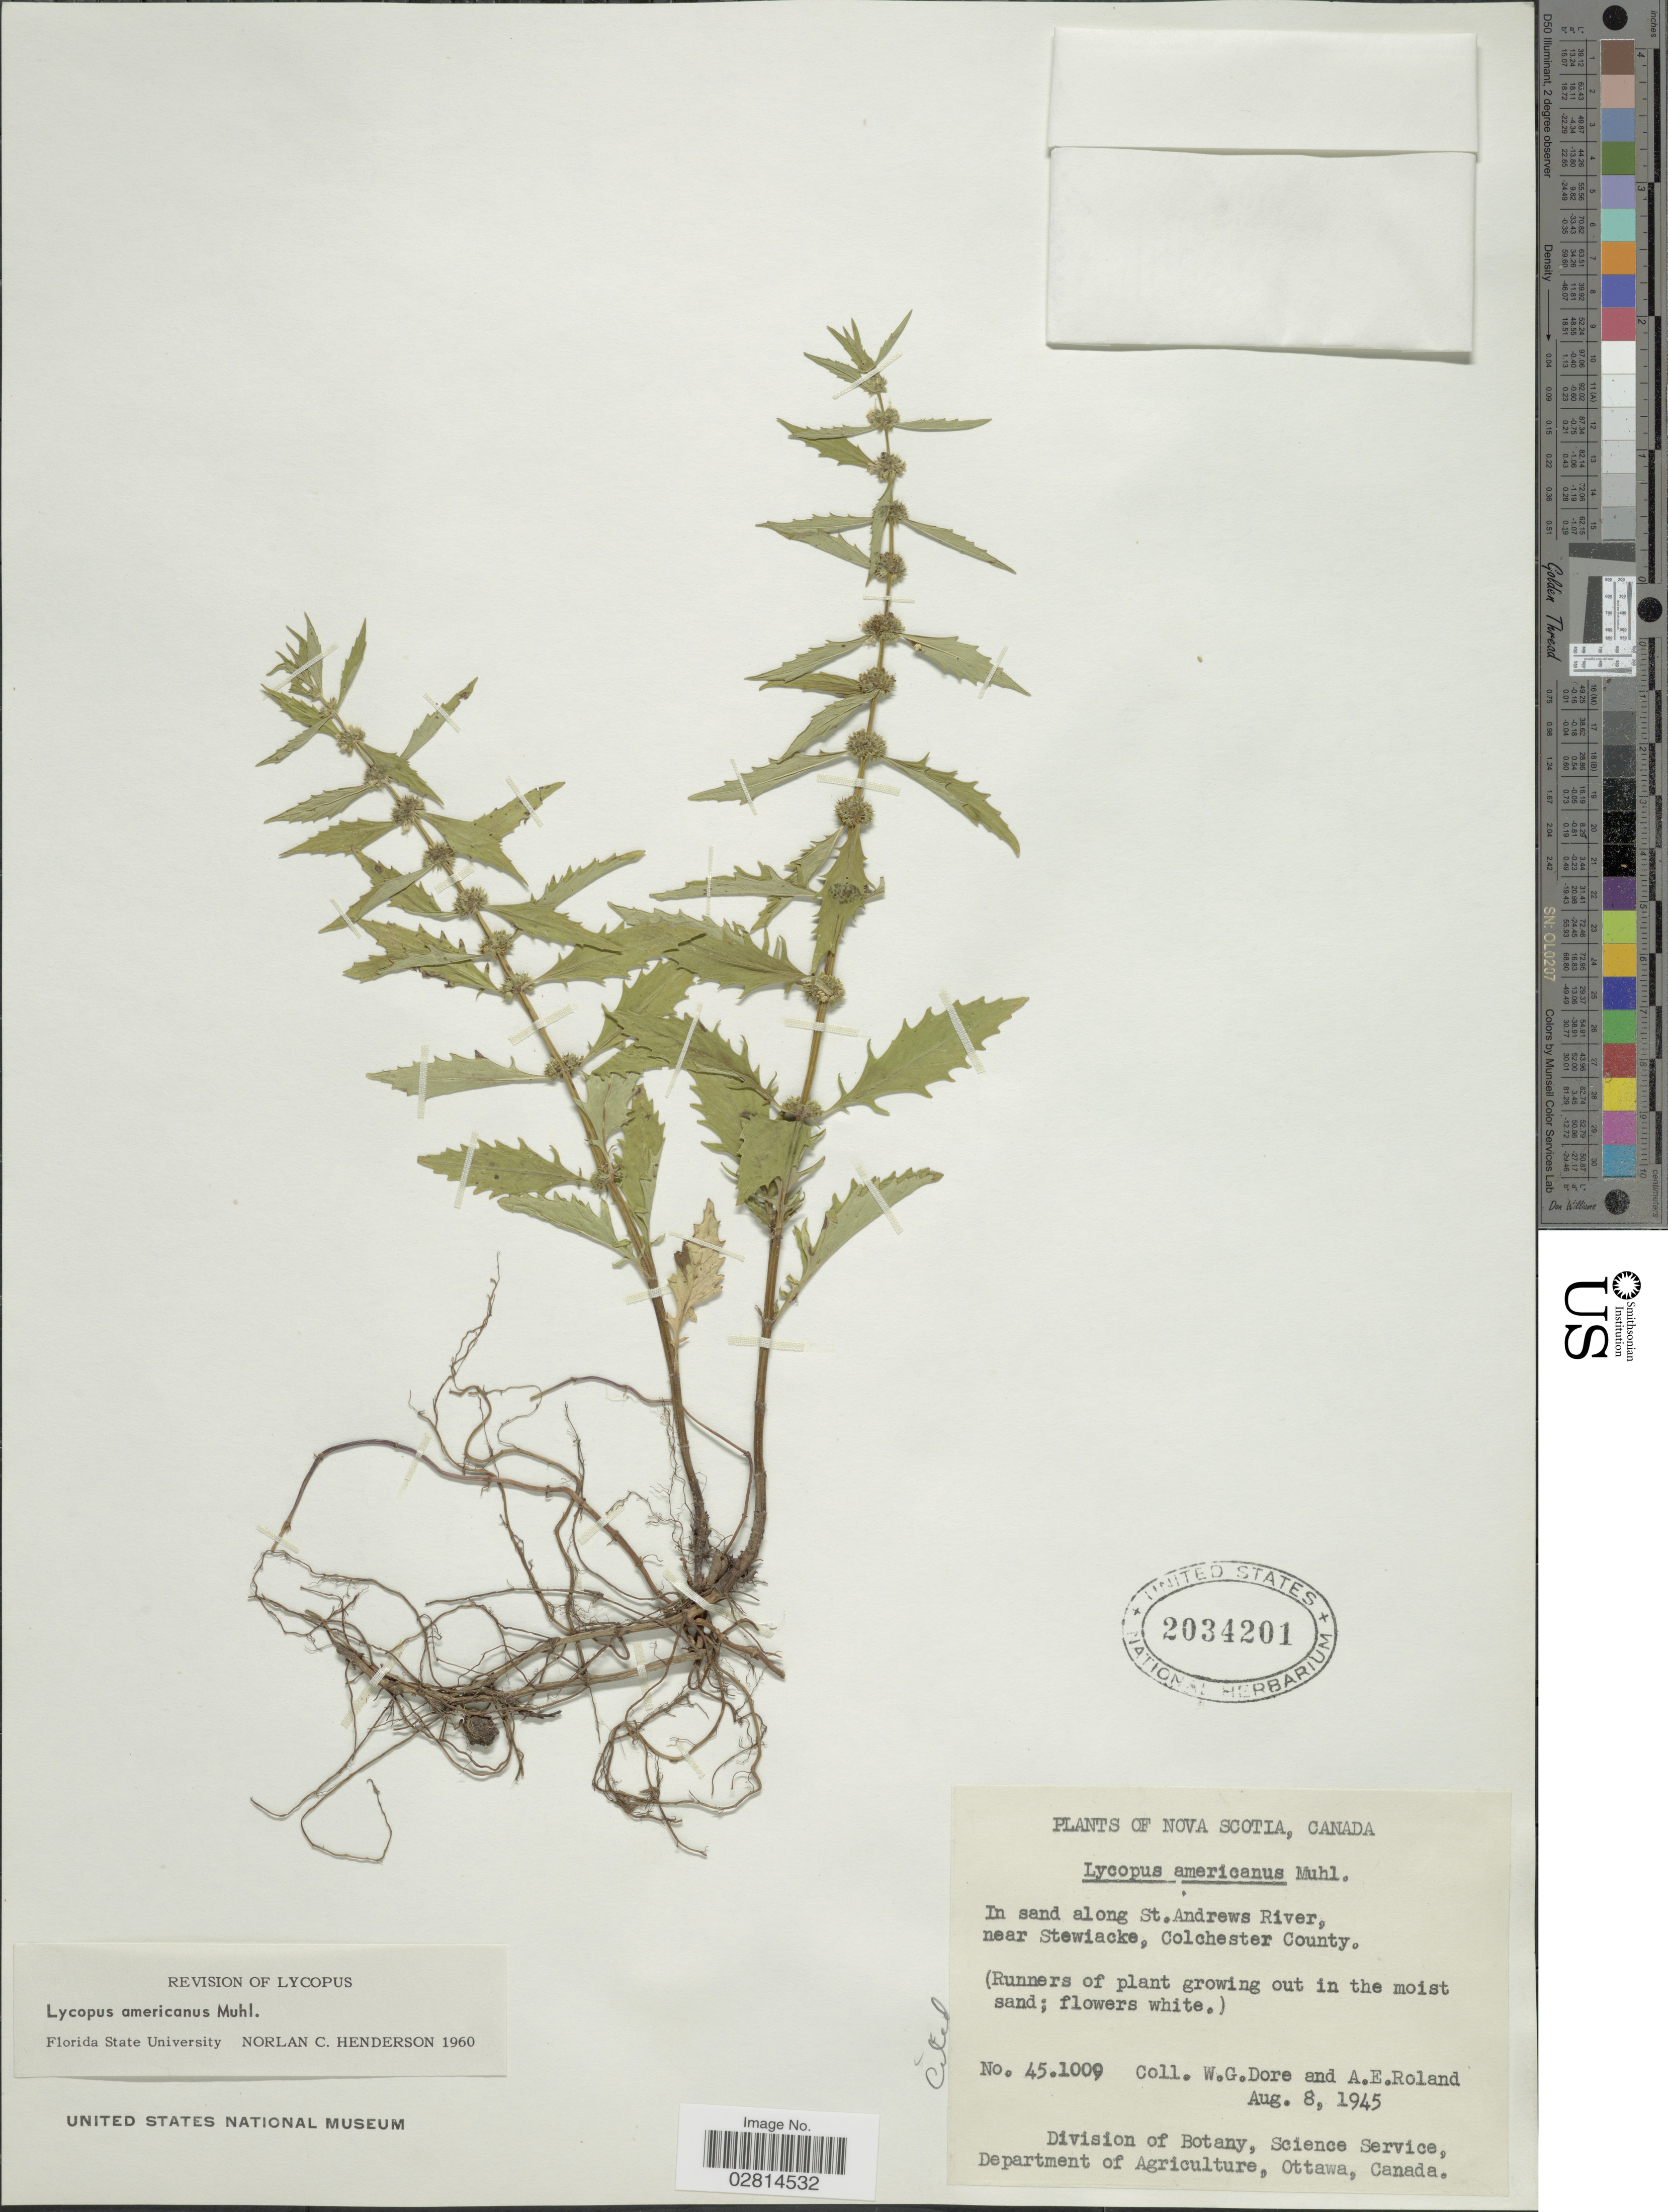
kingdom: Plantae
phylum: Tracheophyta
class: Magnoliopsida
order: Lamiales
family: Lamiaceae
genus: Lycopus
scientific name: Lycopus americanus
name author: Muhl. ex W.P.C. Barton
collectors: W. Dore & E. Roland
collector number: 451009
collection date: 1945-08-08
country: Canada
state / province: Nova Scotia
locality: In sand along St. Andrews River, near Stewiacke, Colchester County.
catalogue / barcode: US 2034201